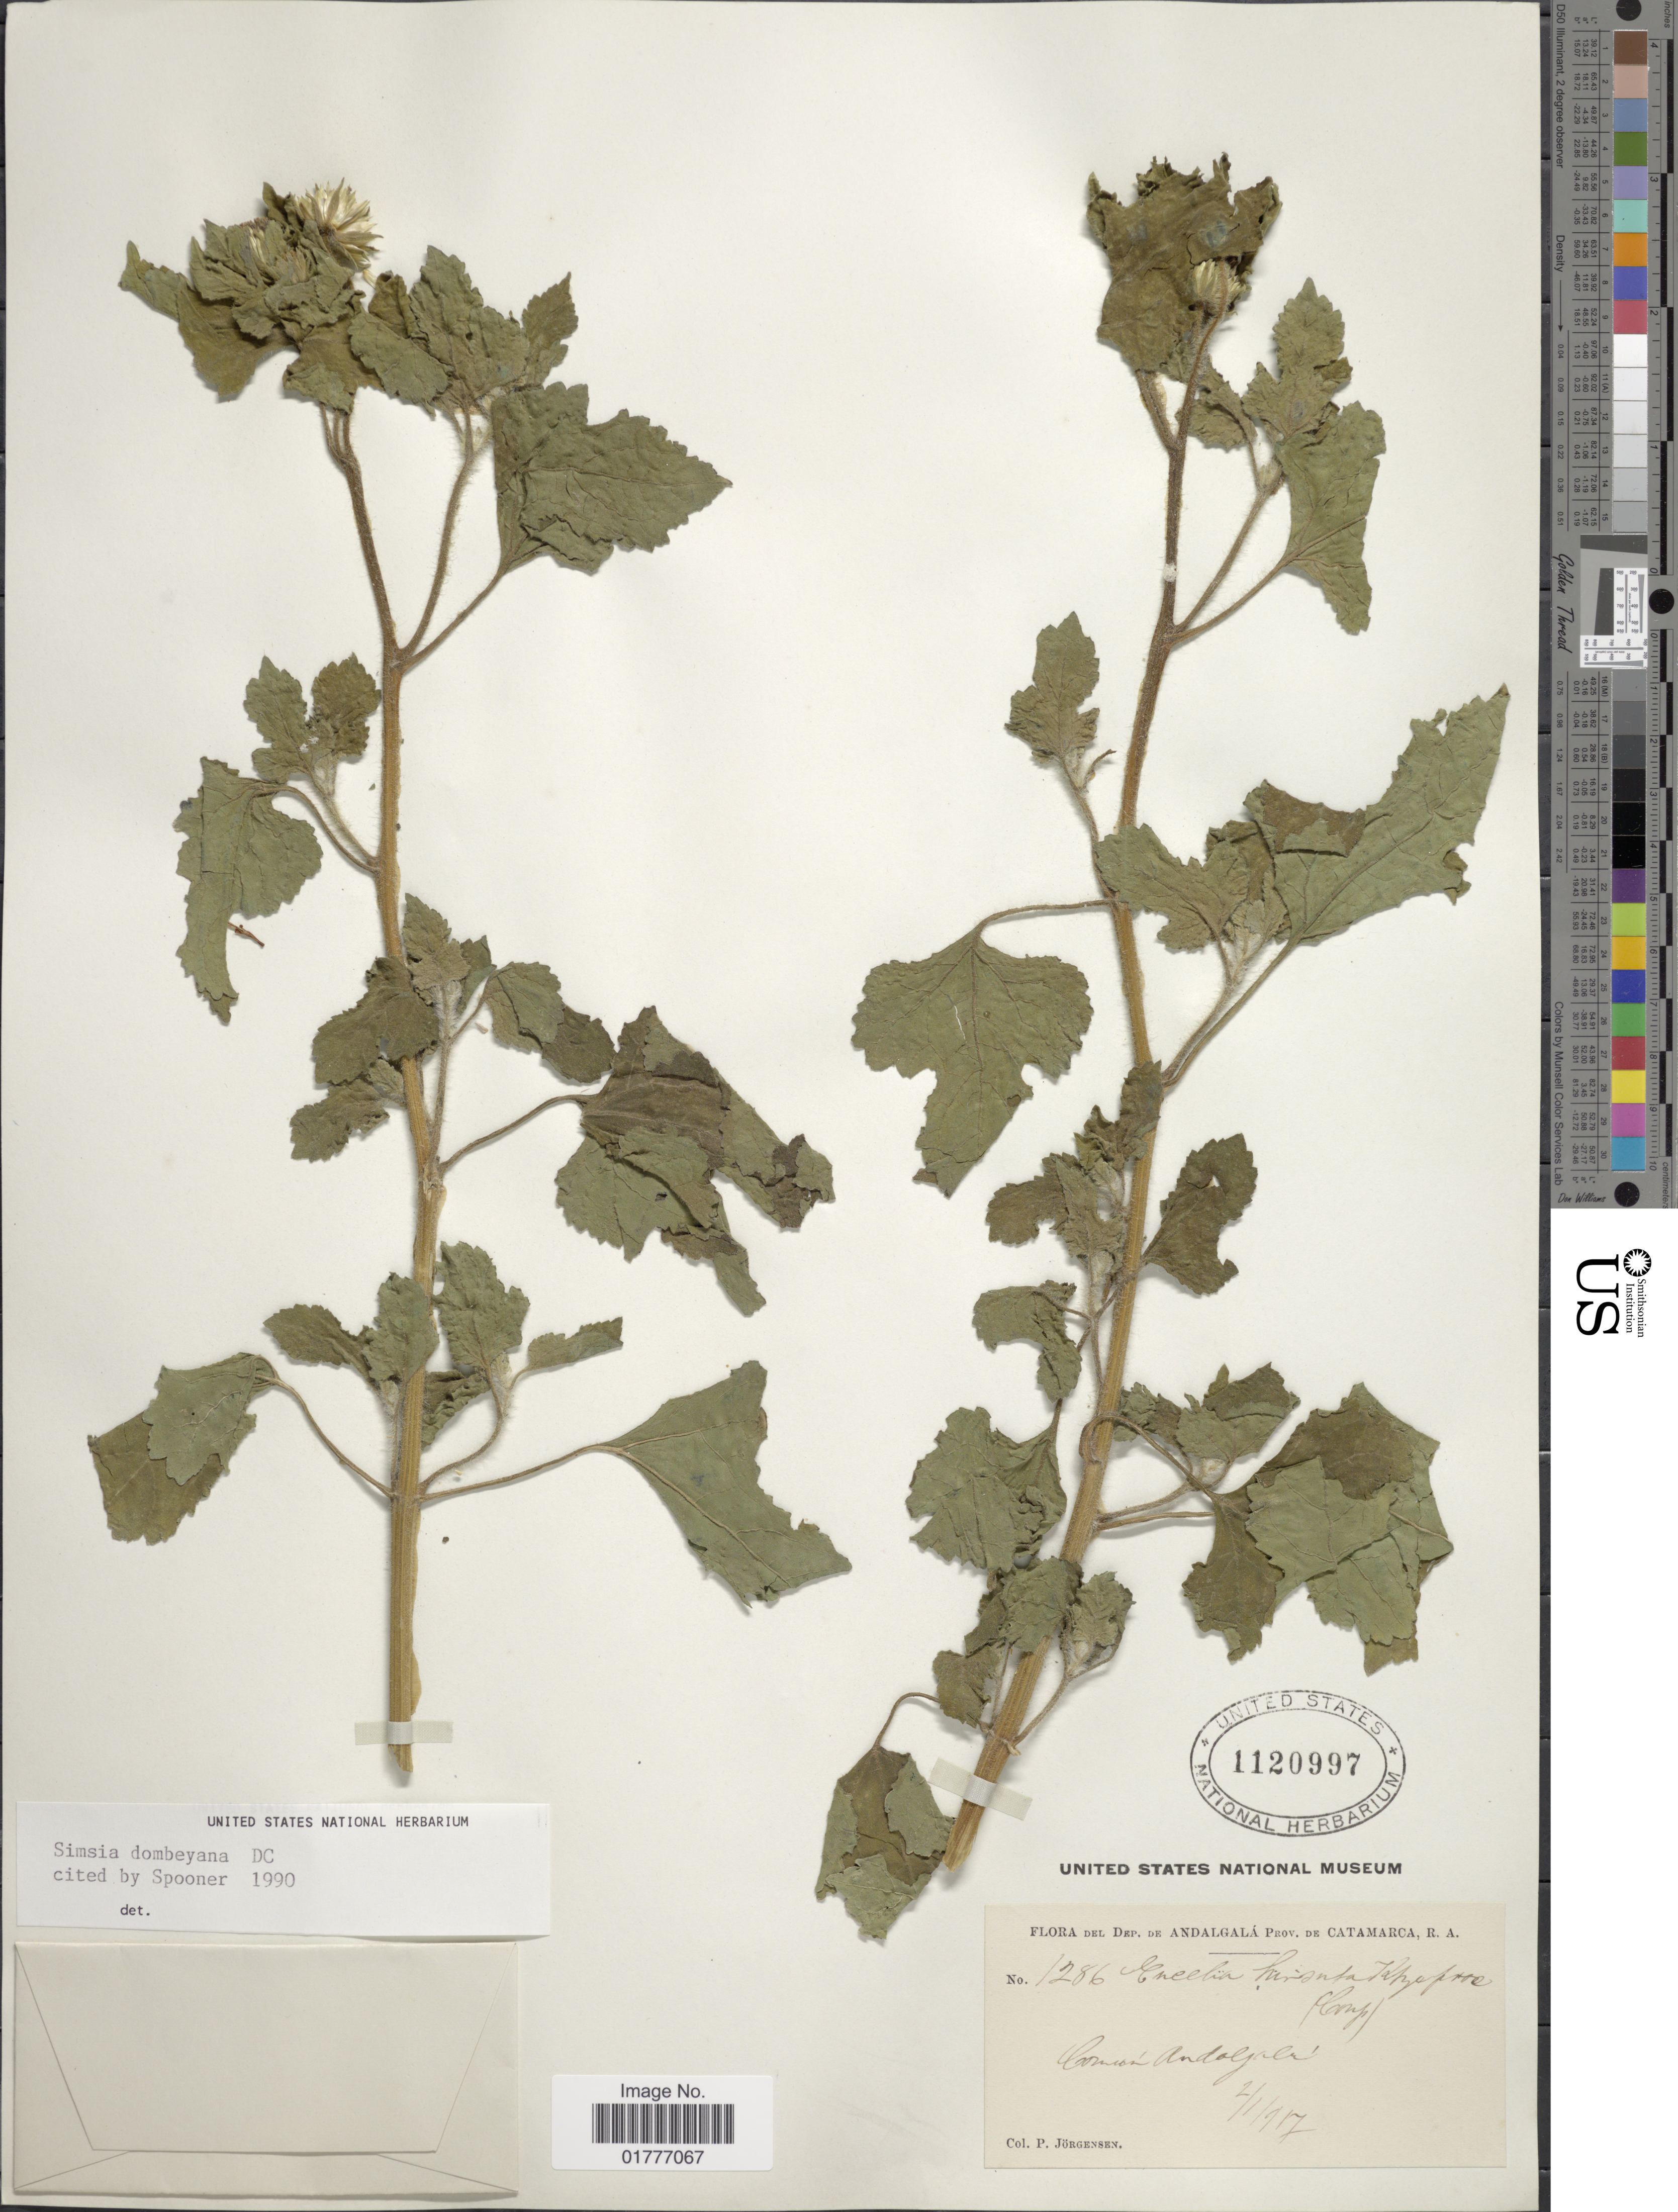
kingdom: Plantae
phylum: Tracheophyta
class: Magnoliopsida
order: Asterales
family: Asteraceae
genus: Simsia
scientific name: Simsia dombeyana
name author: DC.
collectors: P. Jörgensen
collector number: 1286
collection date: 1917-02-01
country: Argentina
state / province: Catamarca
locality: Dep. de Andalgalá. Comon Andalgala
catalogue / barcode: US 1120997